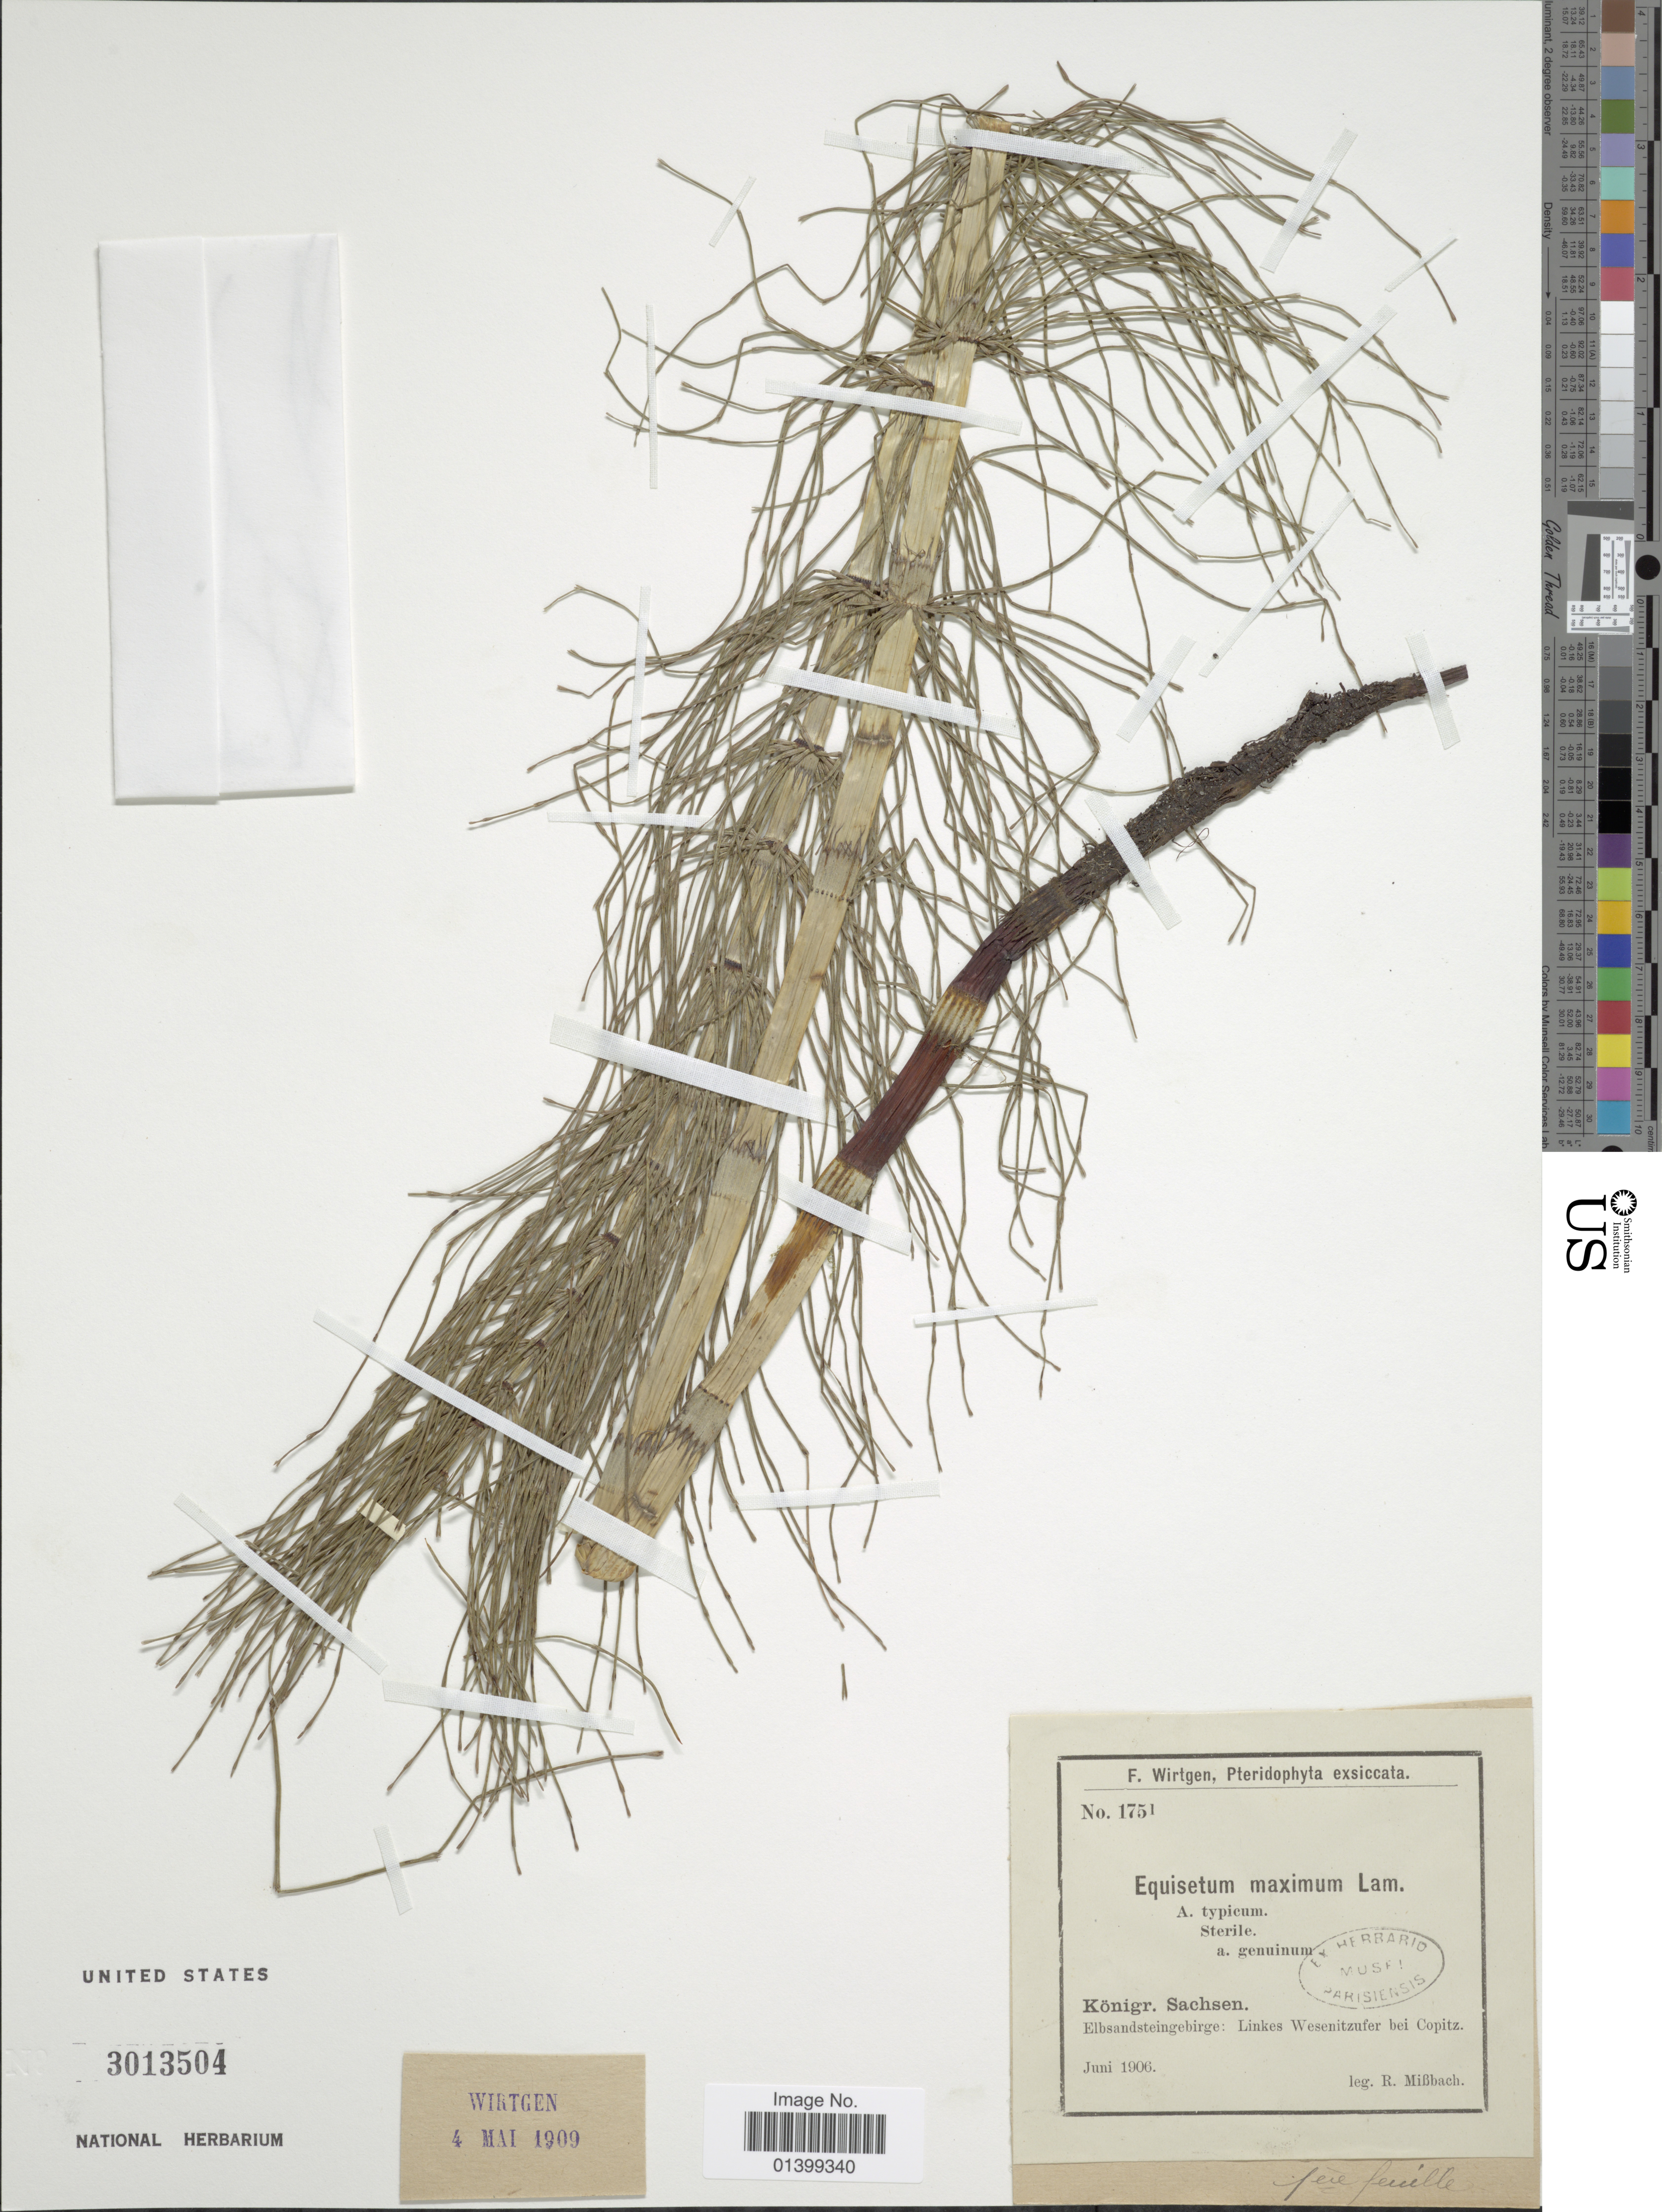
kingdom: Plantae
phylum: Tracheophyta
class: Polypodiopsida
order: Equisetales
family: Equisetaceae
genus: Equisetum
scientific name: Equisetum telmateia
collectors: R. Missbach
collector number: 175l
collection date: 1906-06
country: Germany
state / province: Sachsen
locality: Königr. Sachsen. Elbsandsteingebirge: Linkes Wesenitzufer bei Copitz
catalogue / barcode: US 3013504